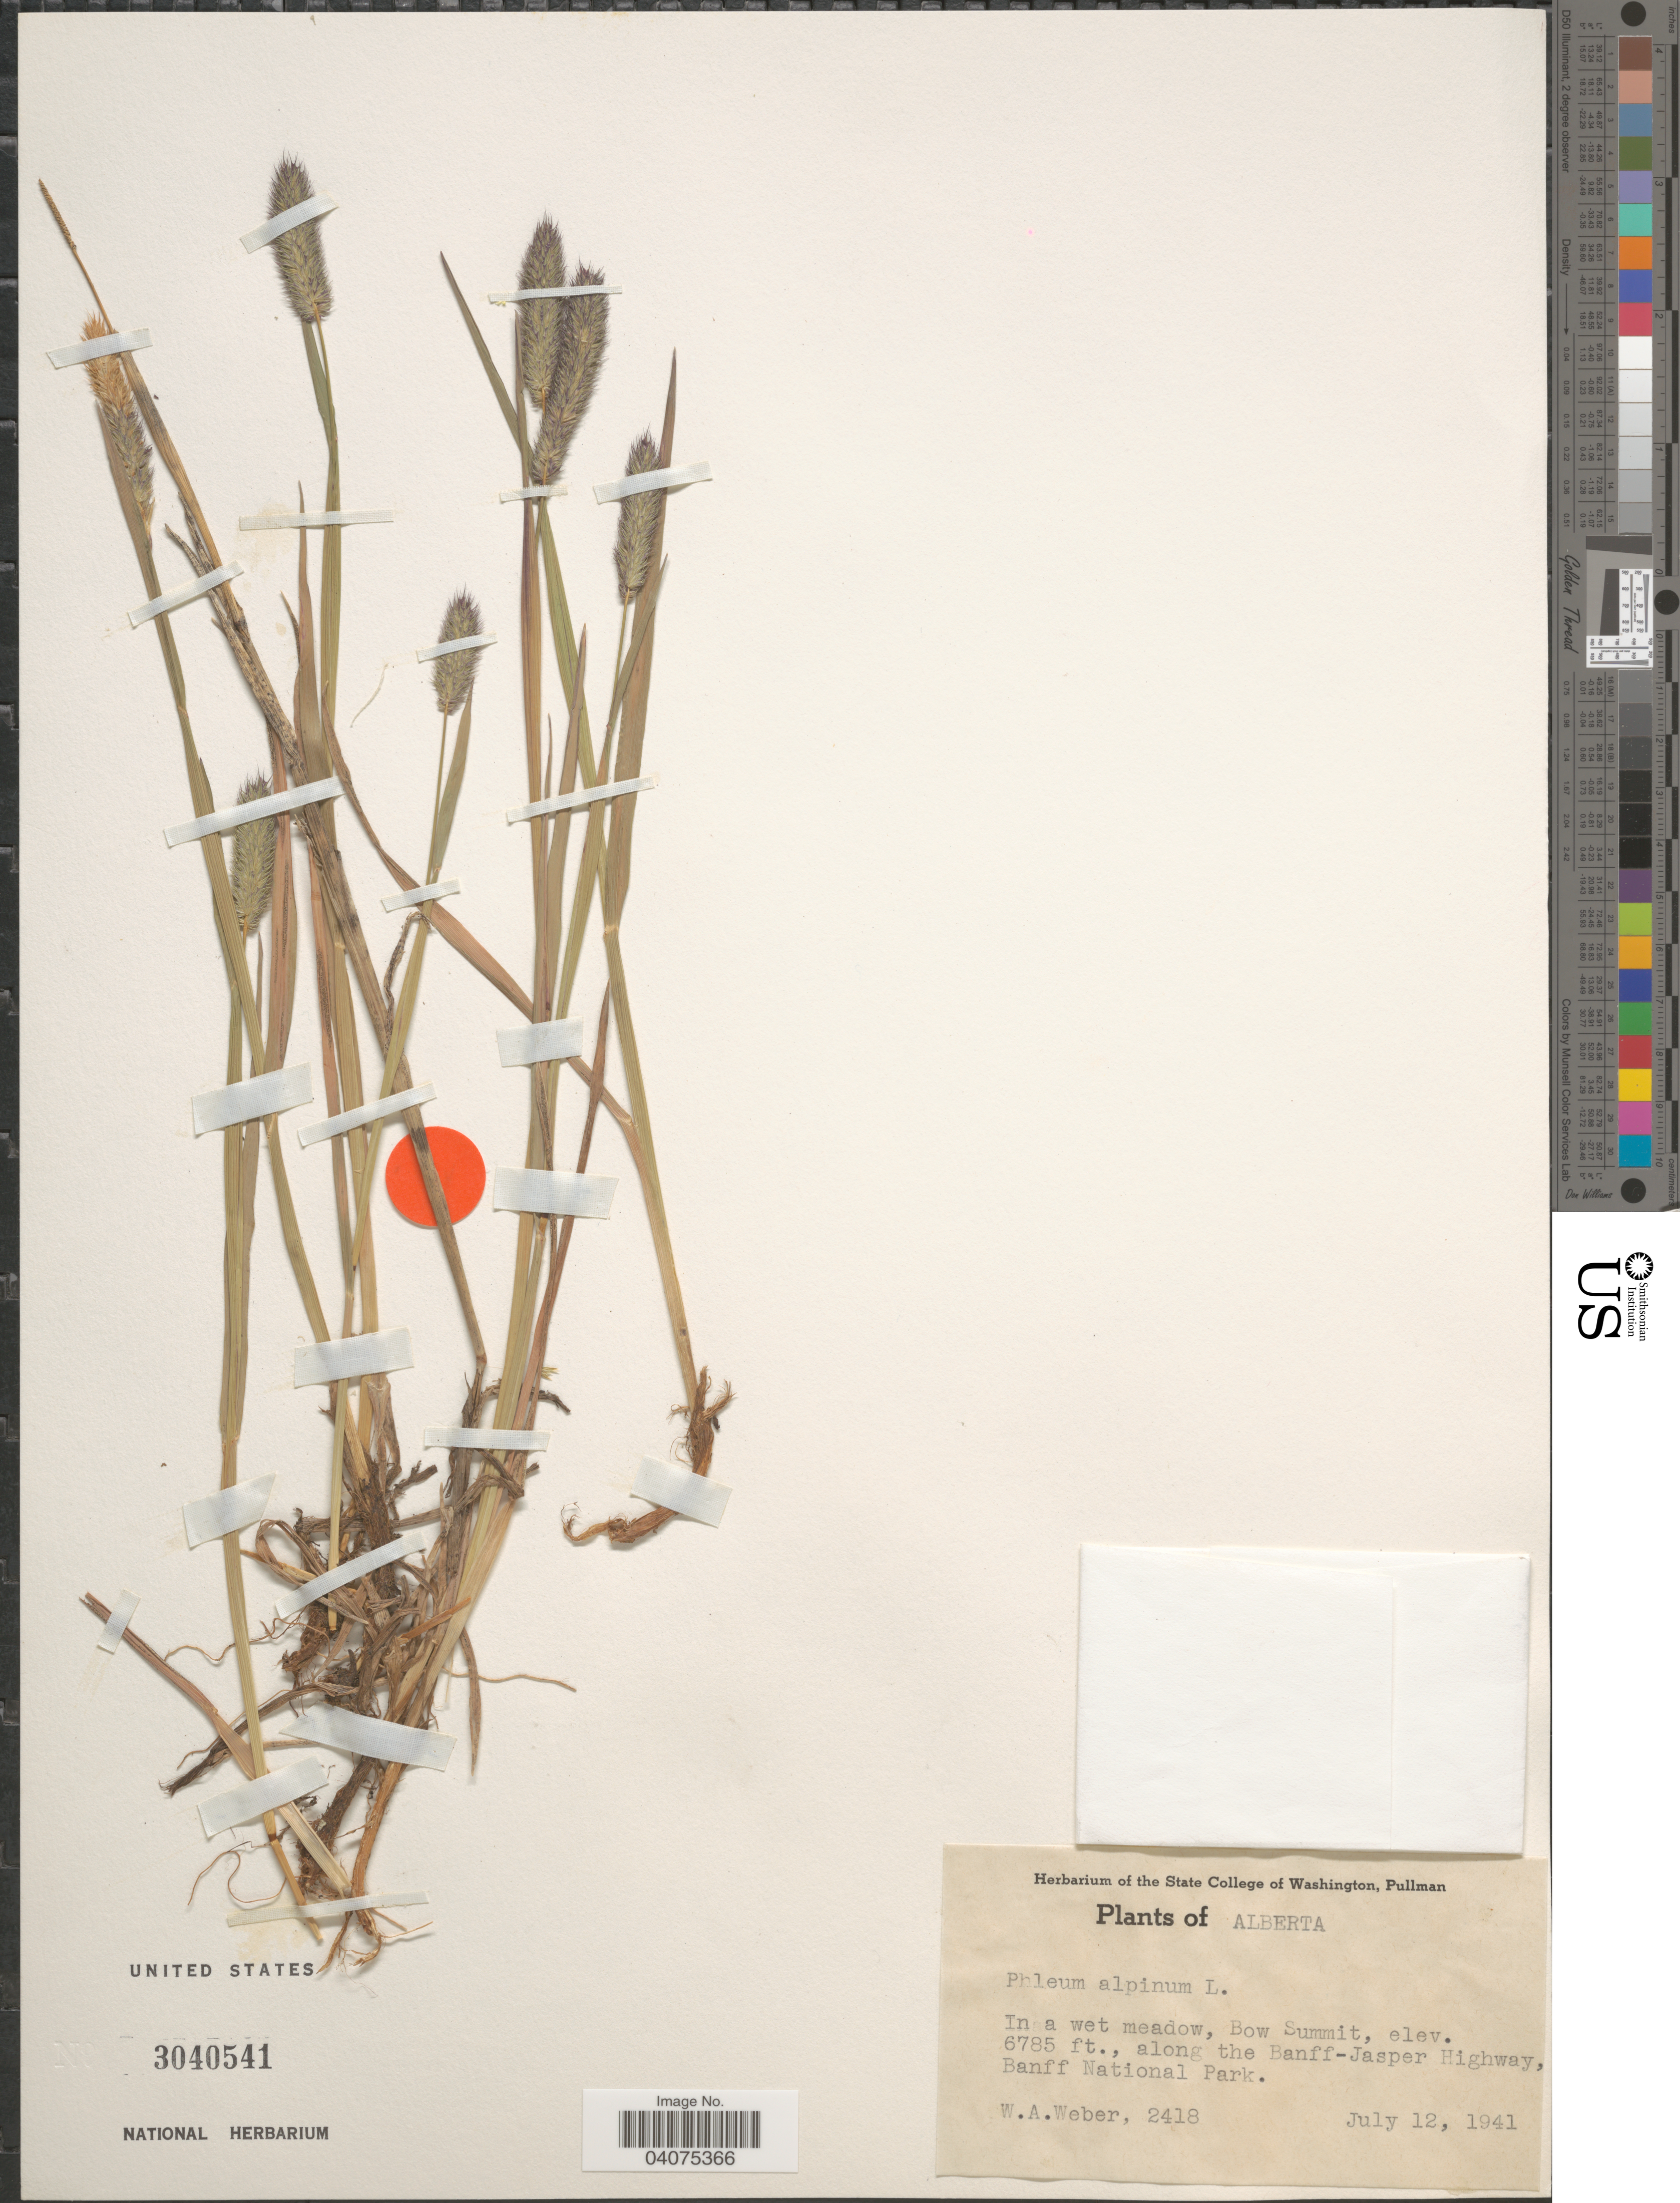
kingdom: Plantae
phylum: Tracheophyta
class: Liliopsida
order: Poales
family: Poaceae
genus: Phleum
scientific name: Phleum alpinum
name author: L.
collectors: W. A. Weber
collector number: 2418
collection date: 1941-07-12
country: Canada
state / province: Alberta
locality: In a wet meadow, Bow Summit, along the Banff-Jasper Highway, Banff National Park.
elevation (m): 2068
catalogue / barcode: US 3040541